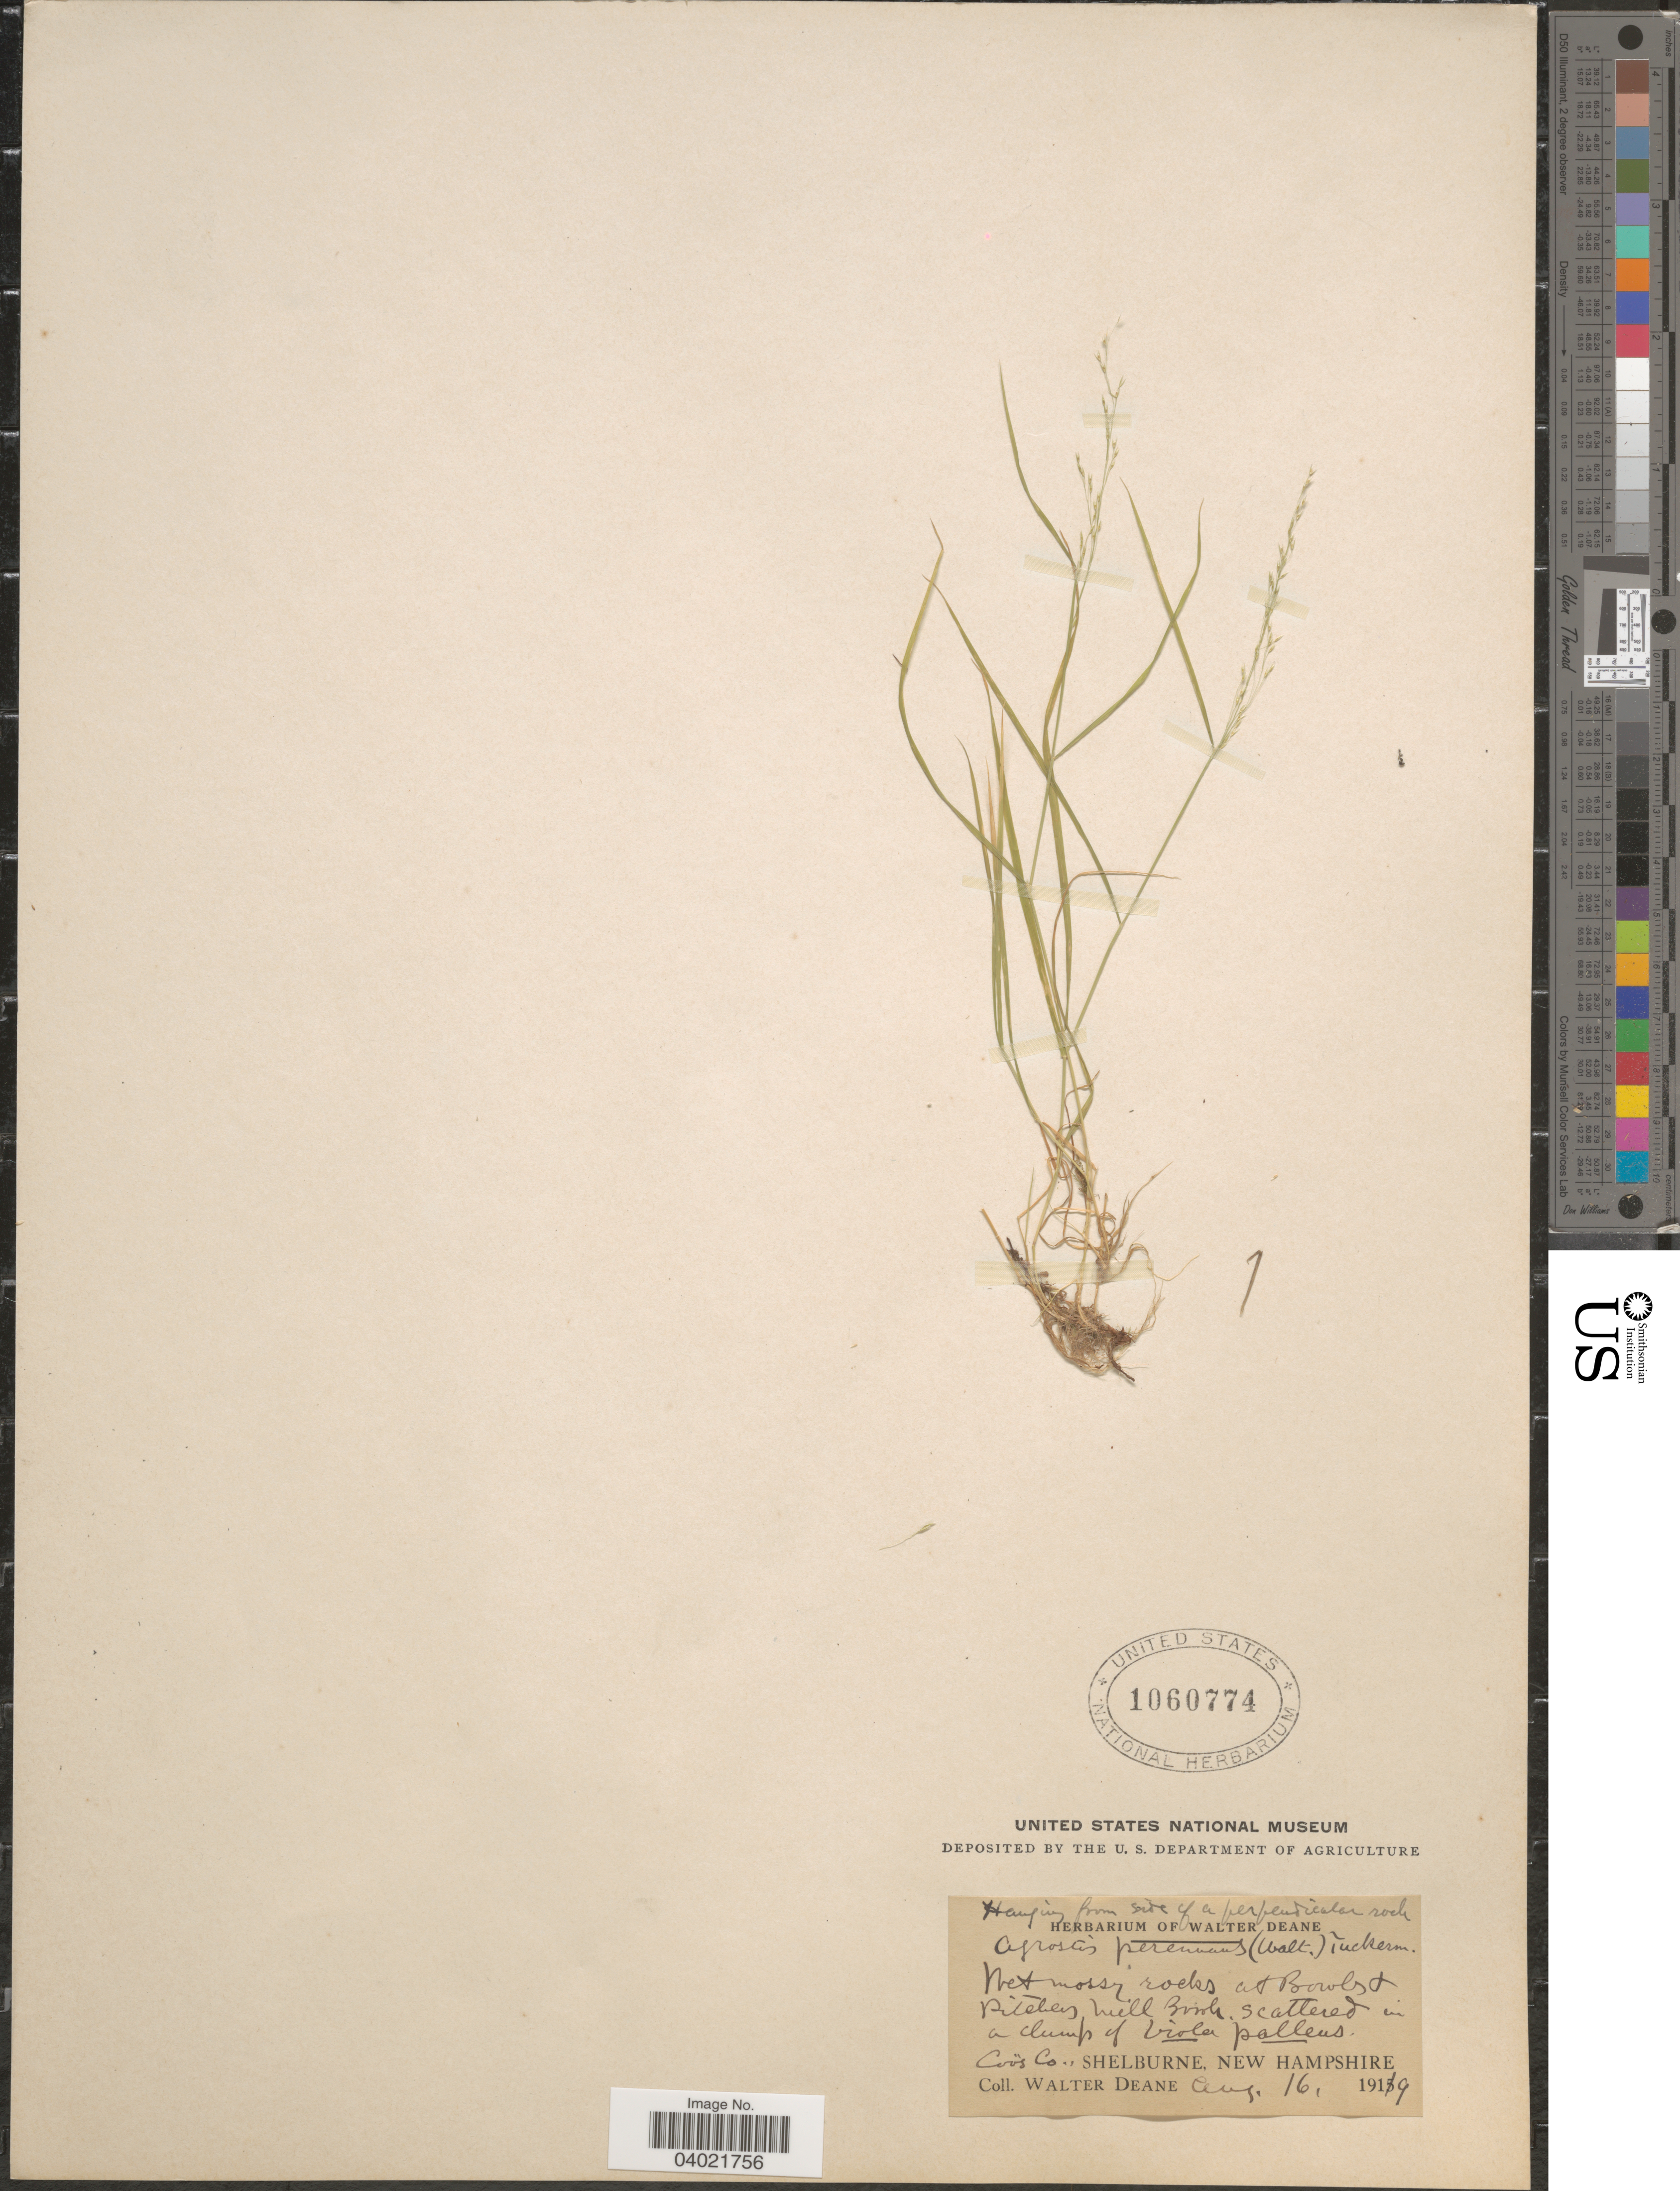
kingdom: Plantae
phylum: Tracheophyta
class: Liliopsida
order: Poales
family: Poaceae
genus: Agrostis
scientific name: Agrostis perennans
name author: (Walter) Tuck.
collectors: W. Deane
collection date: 1919-08-16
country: United States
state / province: New Hampshire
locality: At Bowls + Pitchers Mill Brook. Coös Co., Shelburne.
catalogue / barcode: US 1060774